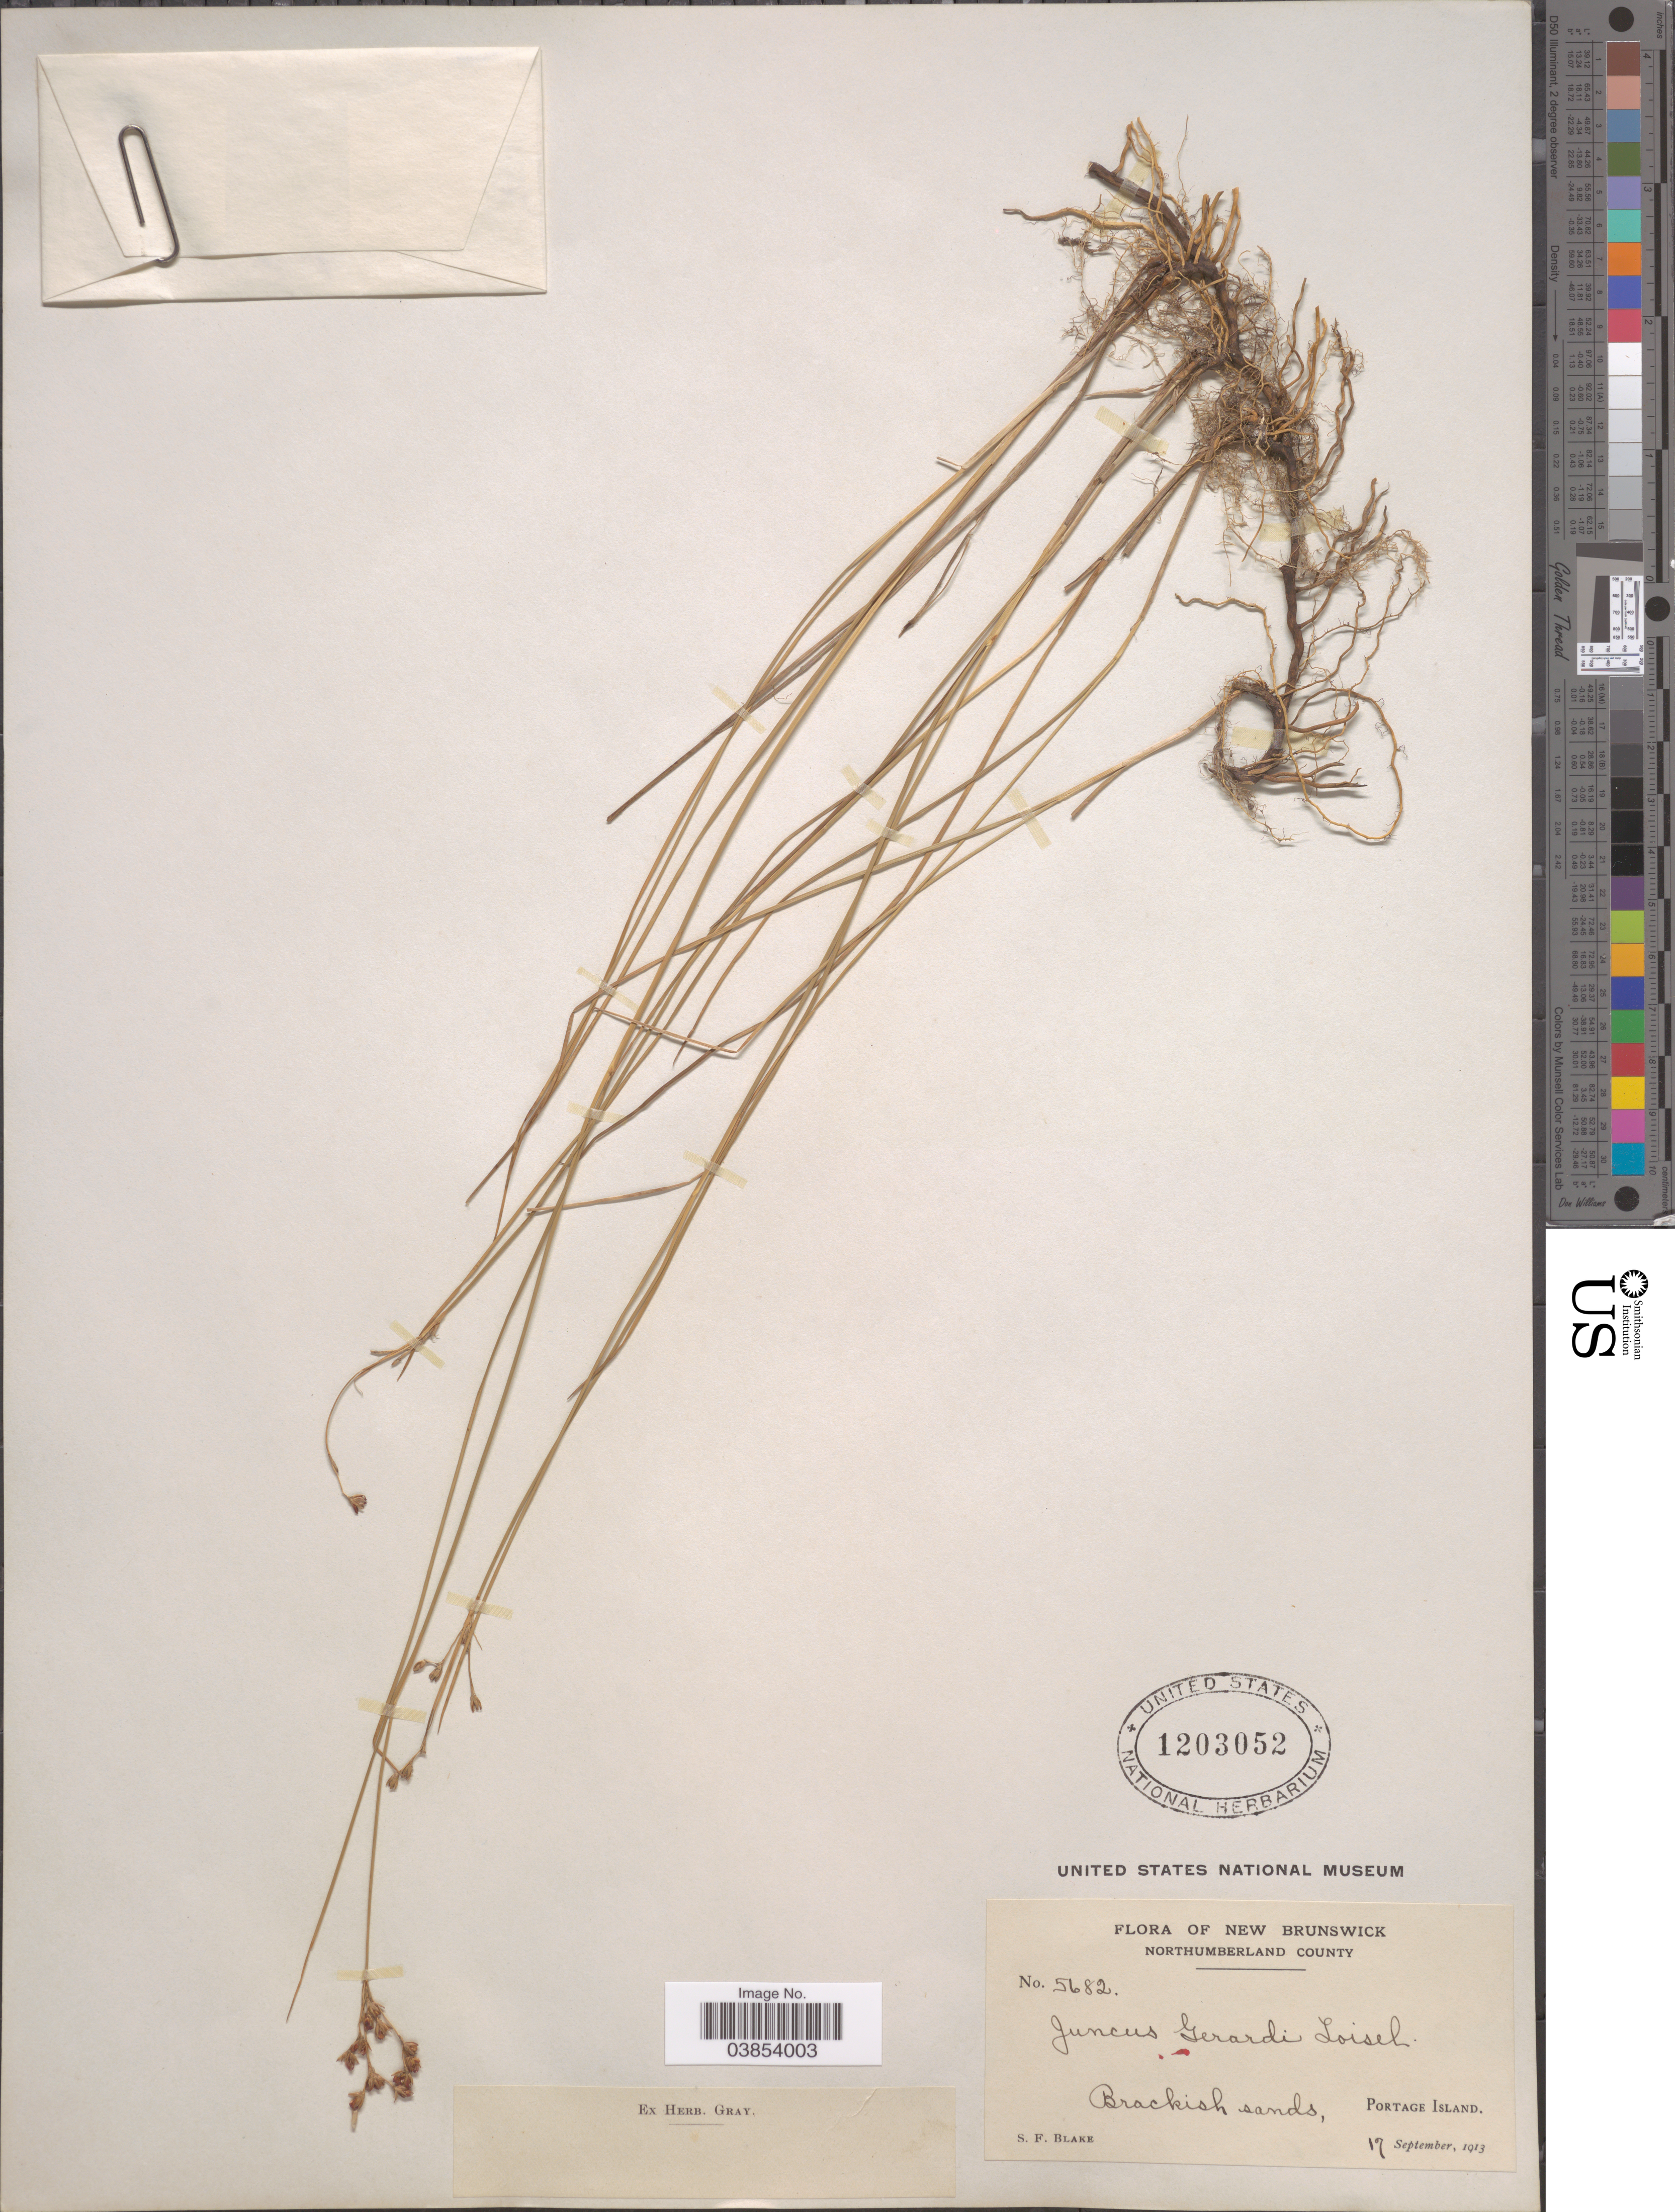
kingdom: Plantae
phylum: Tracheophyta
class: Liliopsida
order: Poales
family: Juncaceae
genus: Juncus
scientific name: Juncus gerardi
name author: Loisel.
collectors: S. Blake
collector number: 5682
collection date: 1913-09-17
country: Canada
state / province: New Brunswick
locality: Northumberland County. Brackish sand, Portage Island.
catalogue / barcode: US 1203052